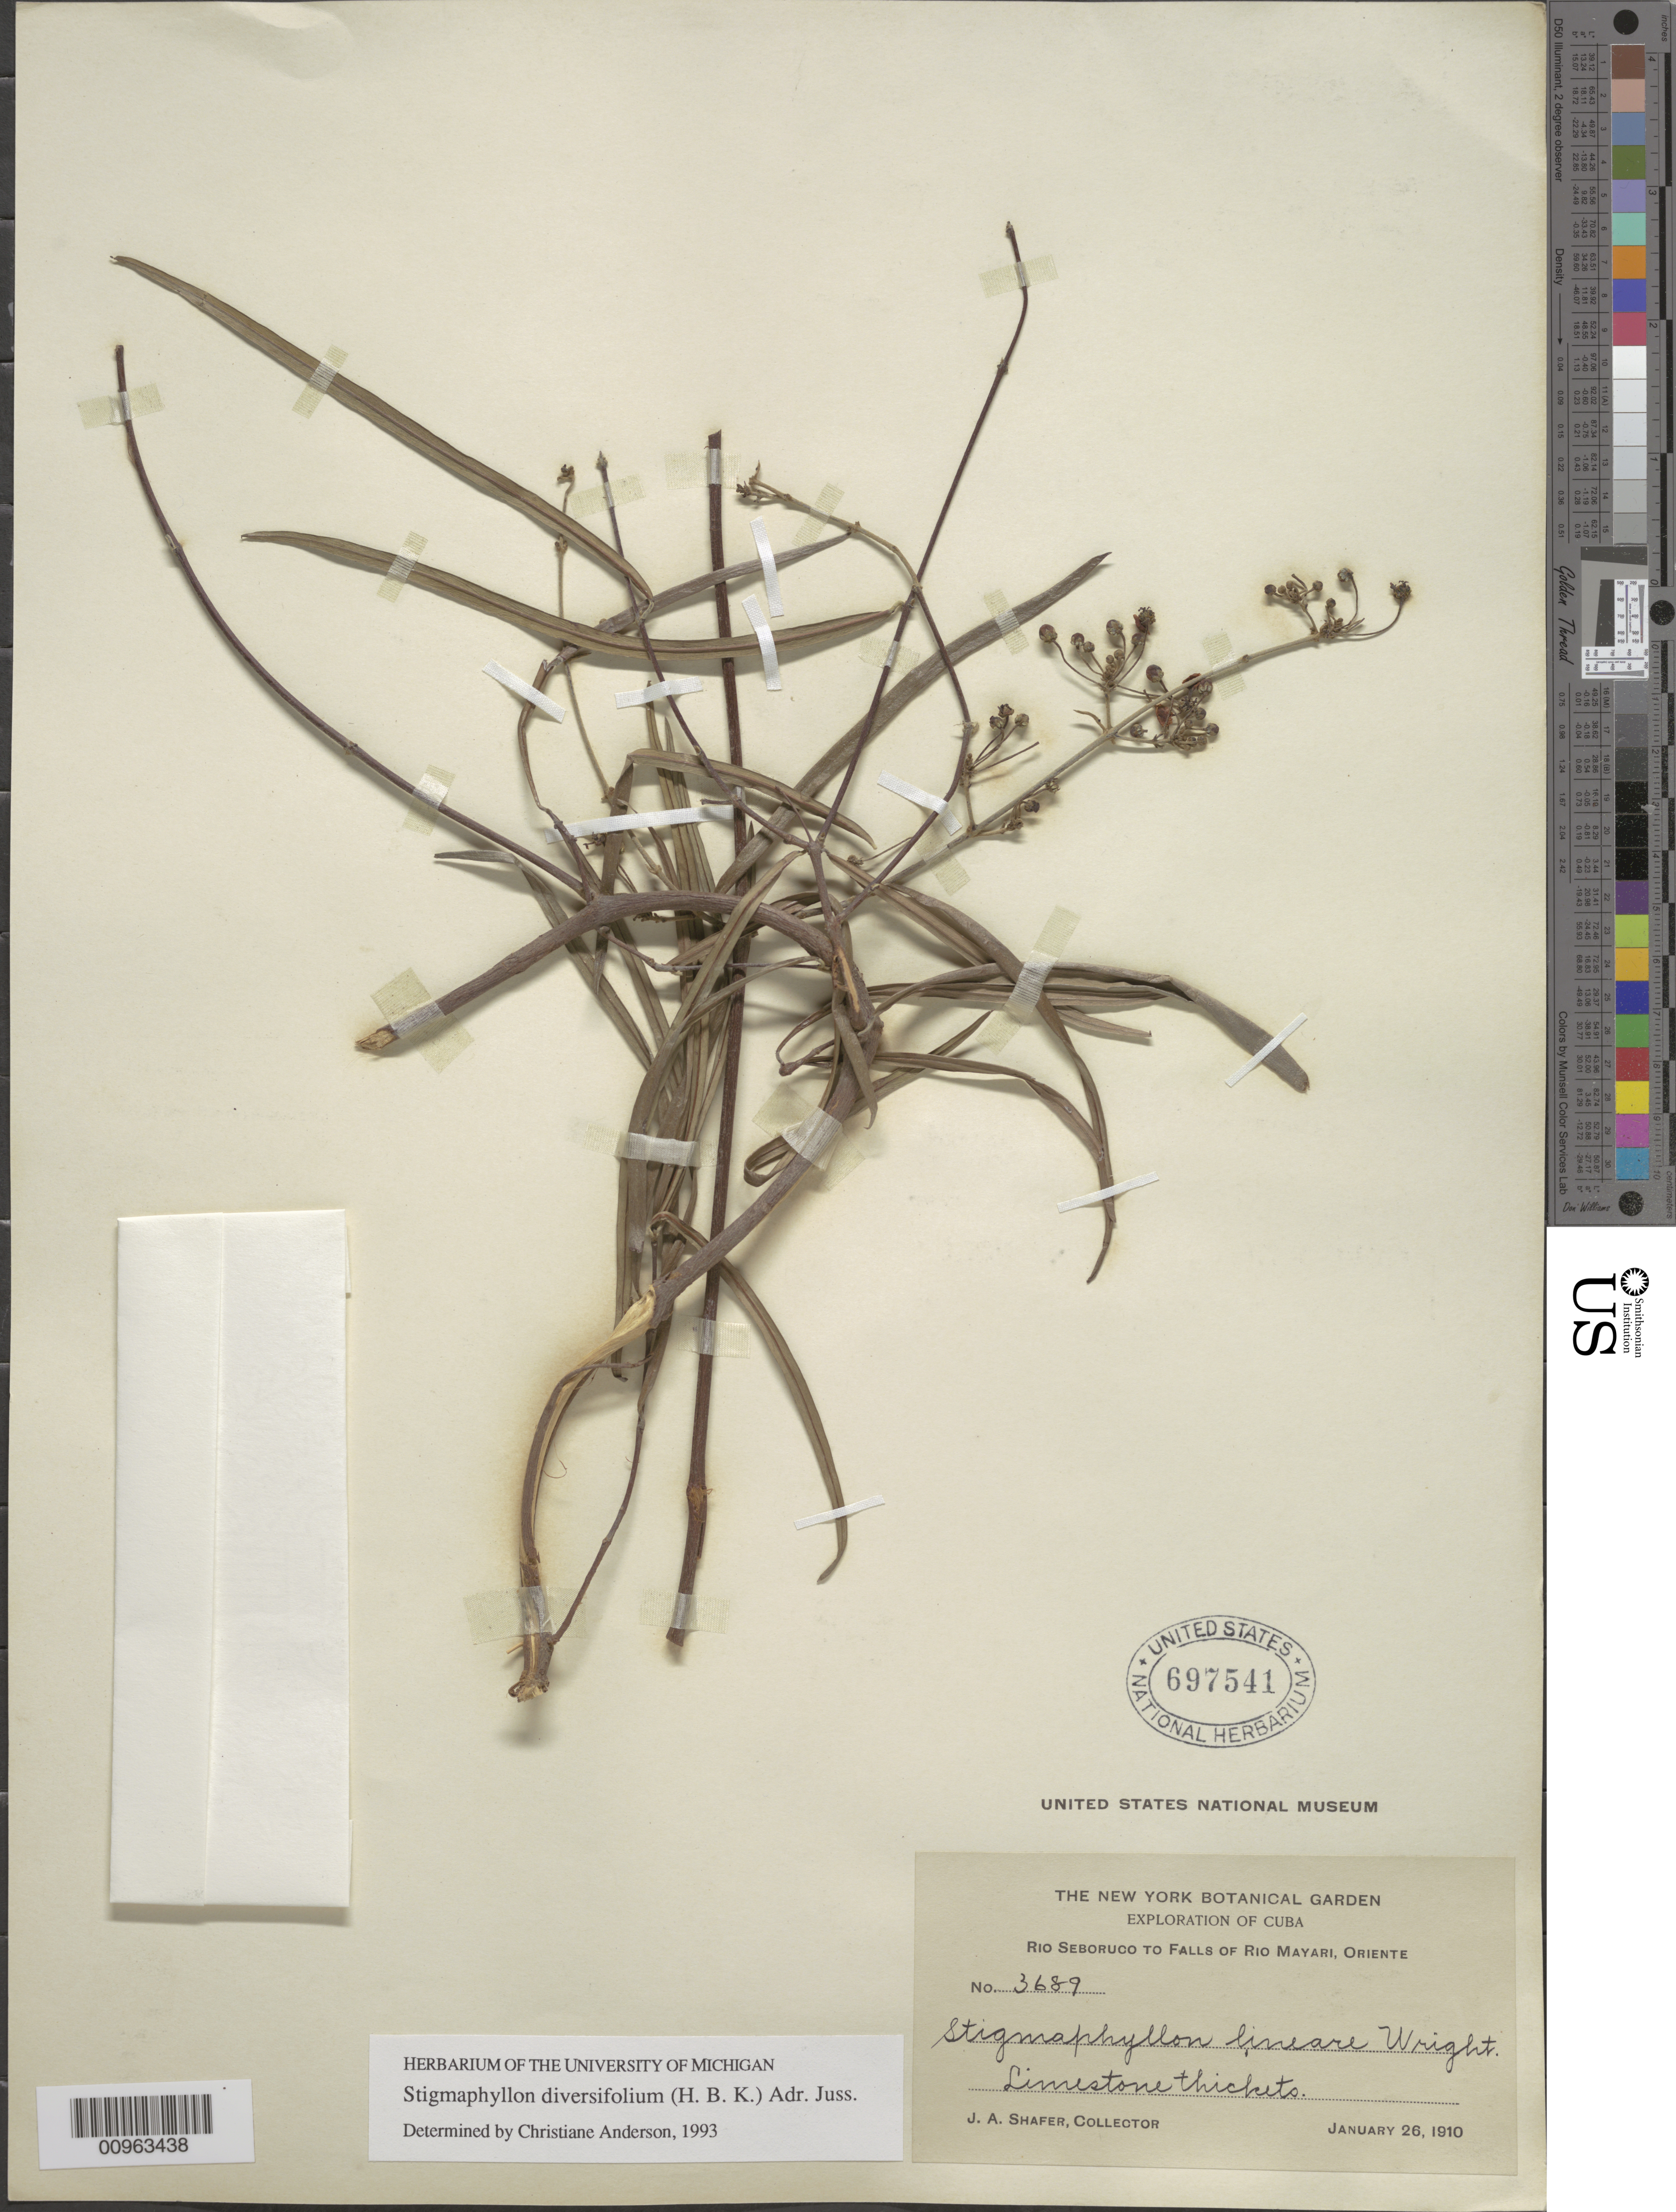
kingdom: Plantae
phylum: Tracheophyta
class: Magnoliopsida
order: Malpighiales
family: Malpighiaceae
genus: Stigmaphyllon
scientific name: Stigmaphyllon diversifolium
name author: (Kunth) A. Juss.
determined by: Anderson, C.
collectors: J. A. Shafer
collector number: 3689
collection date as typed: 26 Jan 1910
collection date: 1910-01-26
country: Cuba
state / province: Oriente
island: Cuba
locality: Rio Seboruco to Falls of Rio Mayari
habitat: Limestone thickets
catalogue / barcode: US 697541